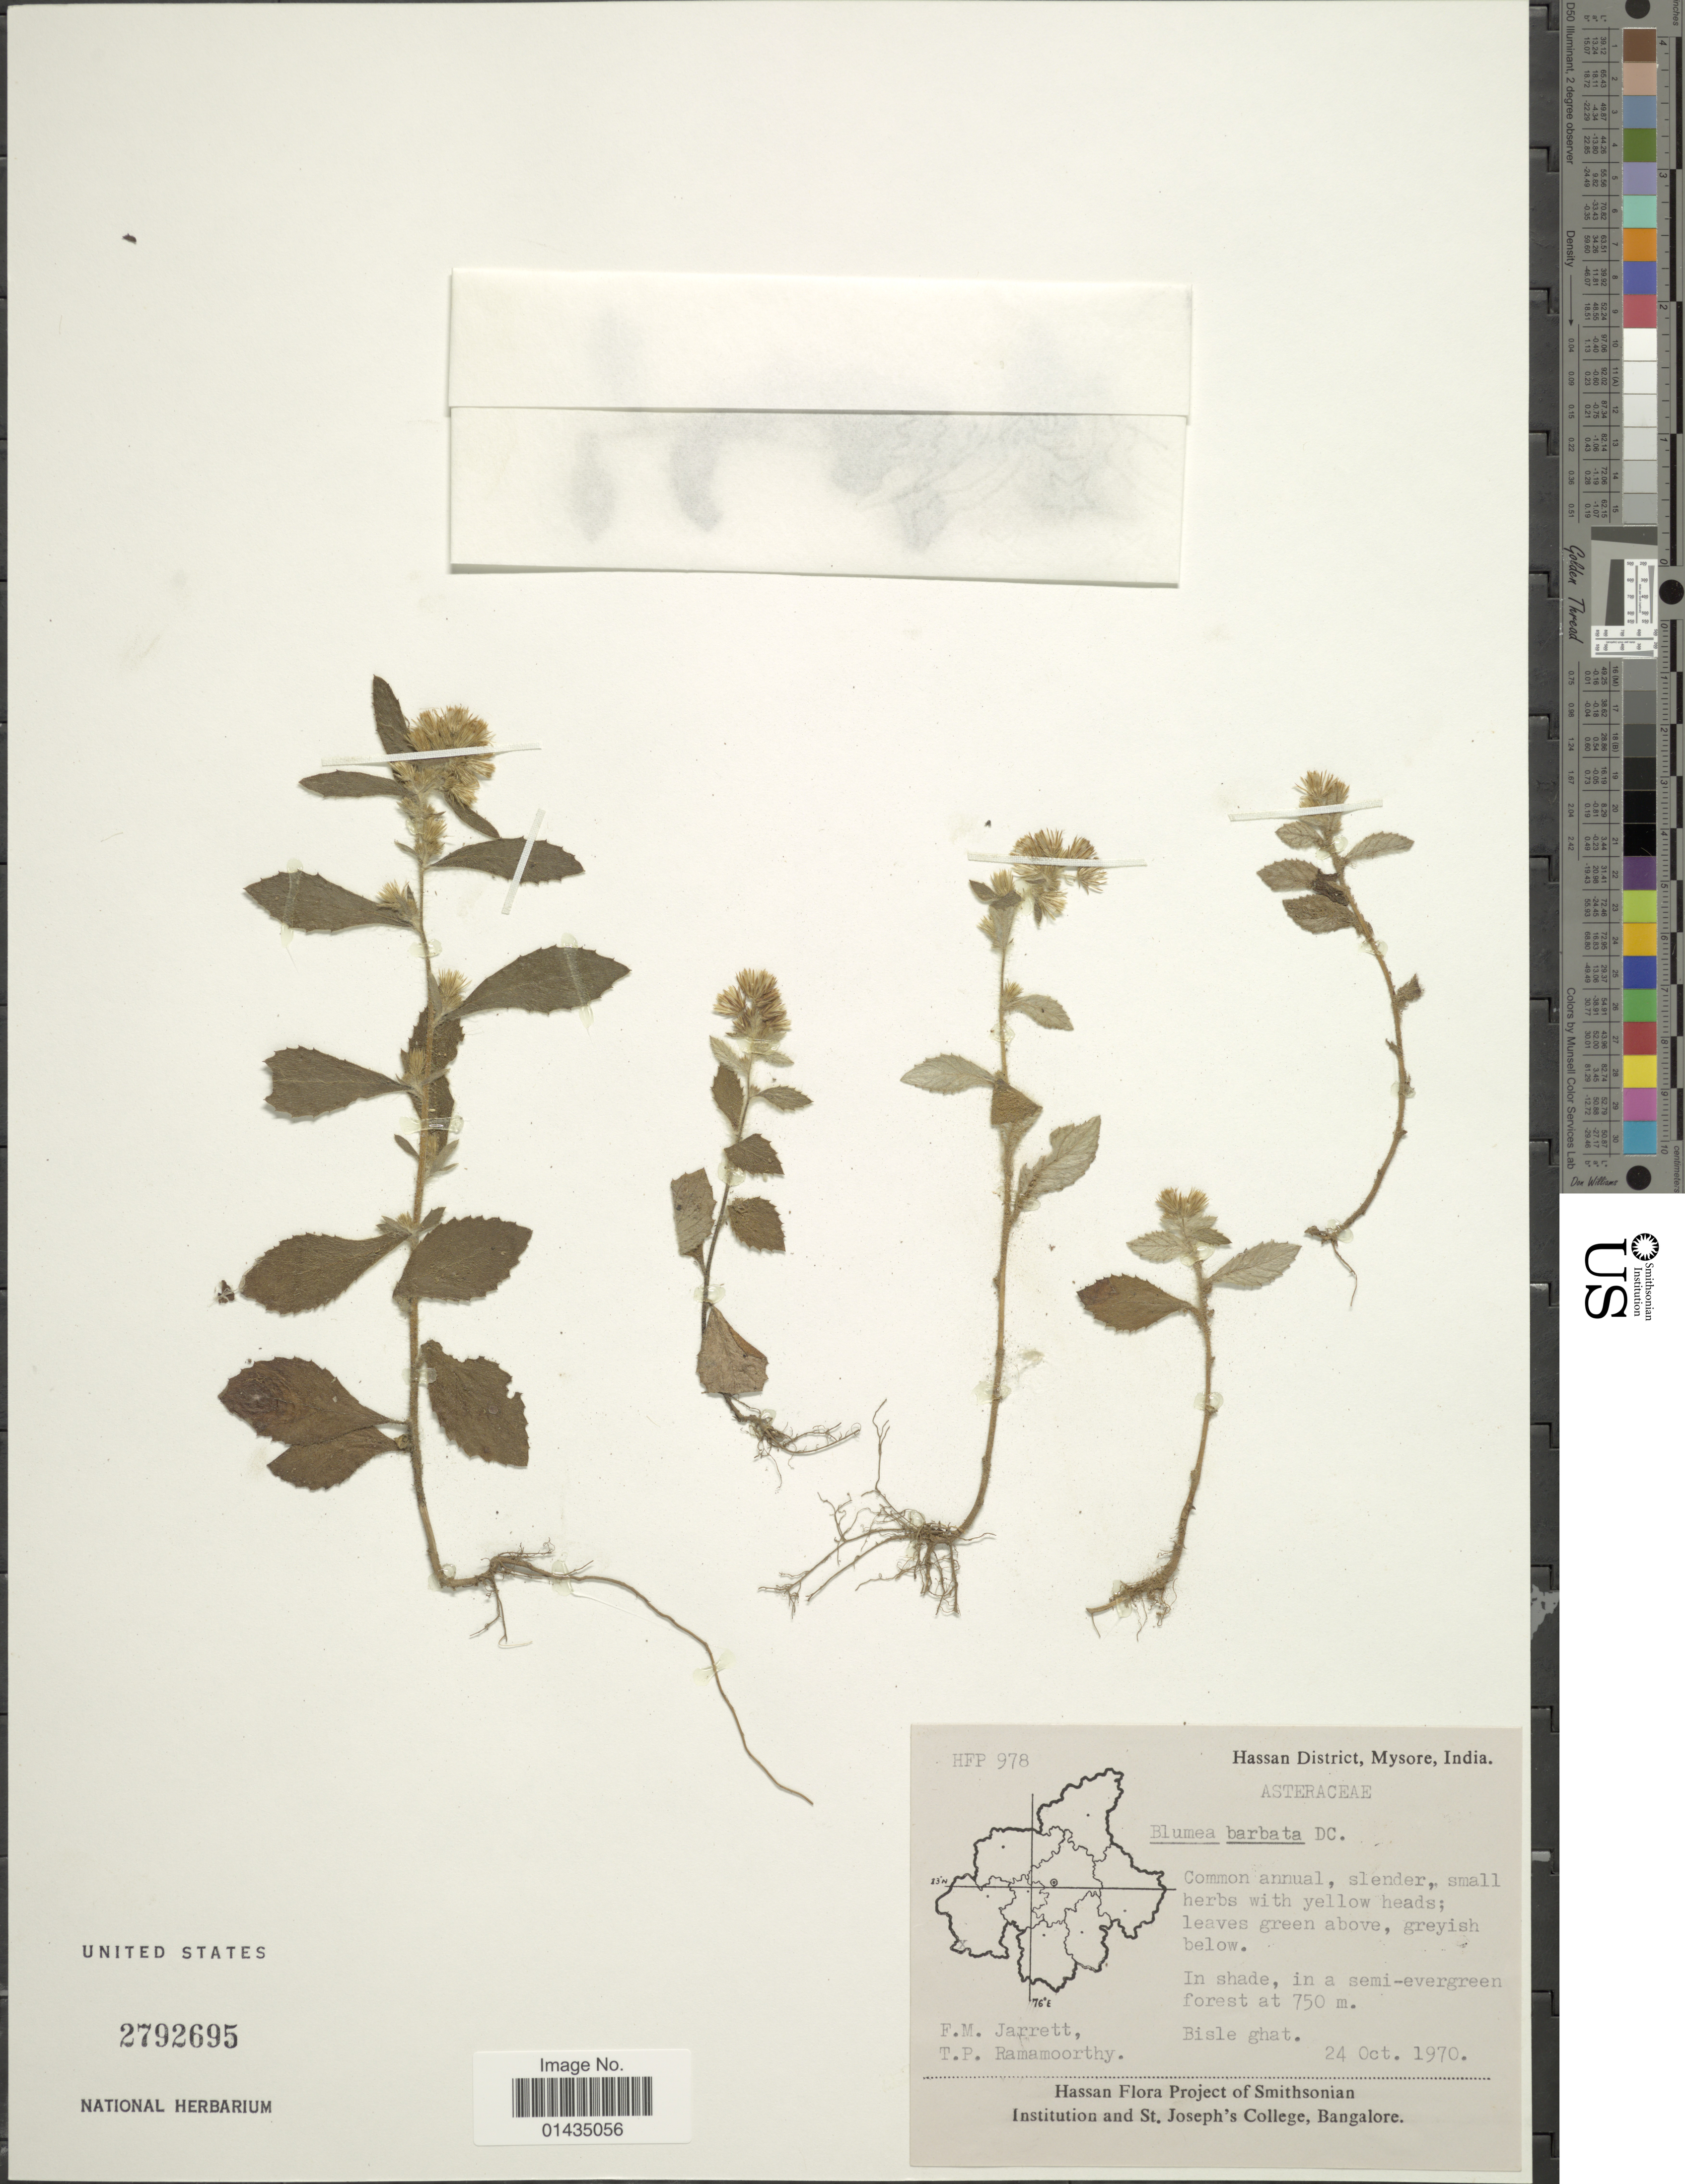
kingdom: Plantae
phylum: Tracheophyta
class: Magnoliopsida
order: Asterales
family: Asteraceae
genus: Blumea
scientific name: Blumea barbata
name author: DC.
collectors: F. M. Jarrett & T. P. Ramamoorthy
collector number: HFP978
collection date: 1970-10-24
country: India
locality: Hassan District, Mysore, in shade, in a semi-evergreen forest, Bisle ghat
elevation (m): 750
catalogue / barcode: US 2792695